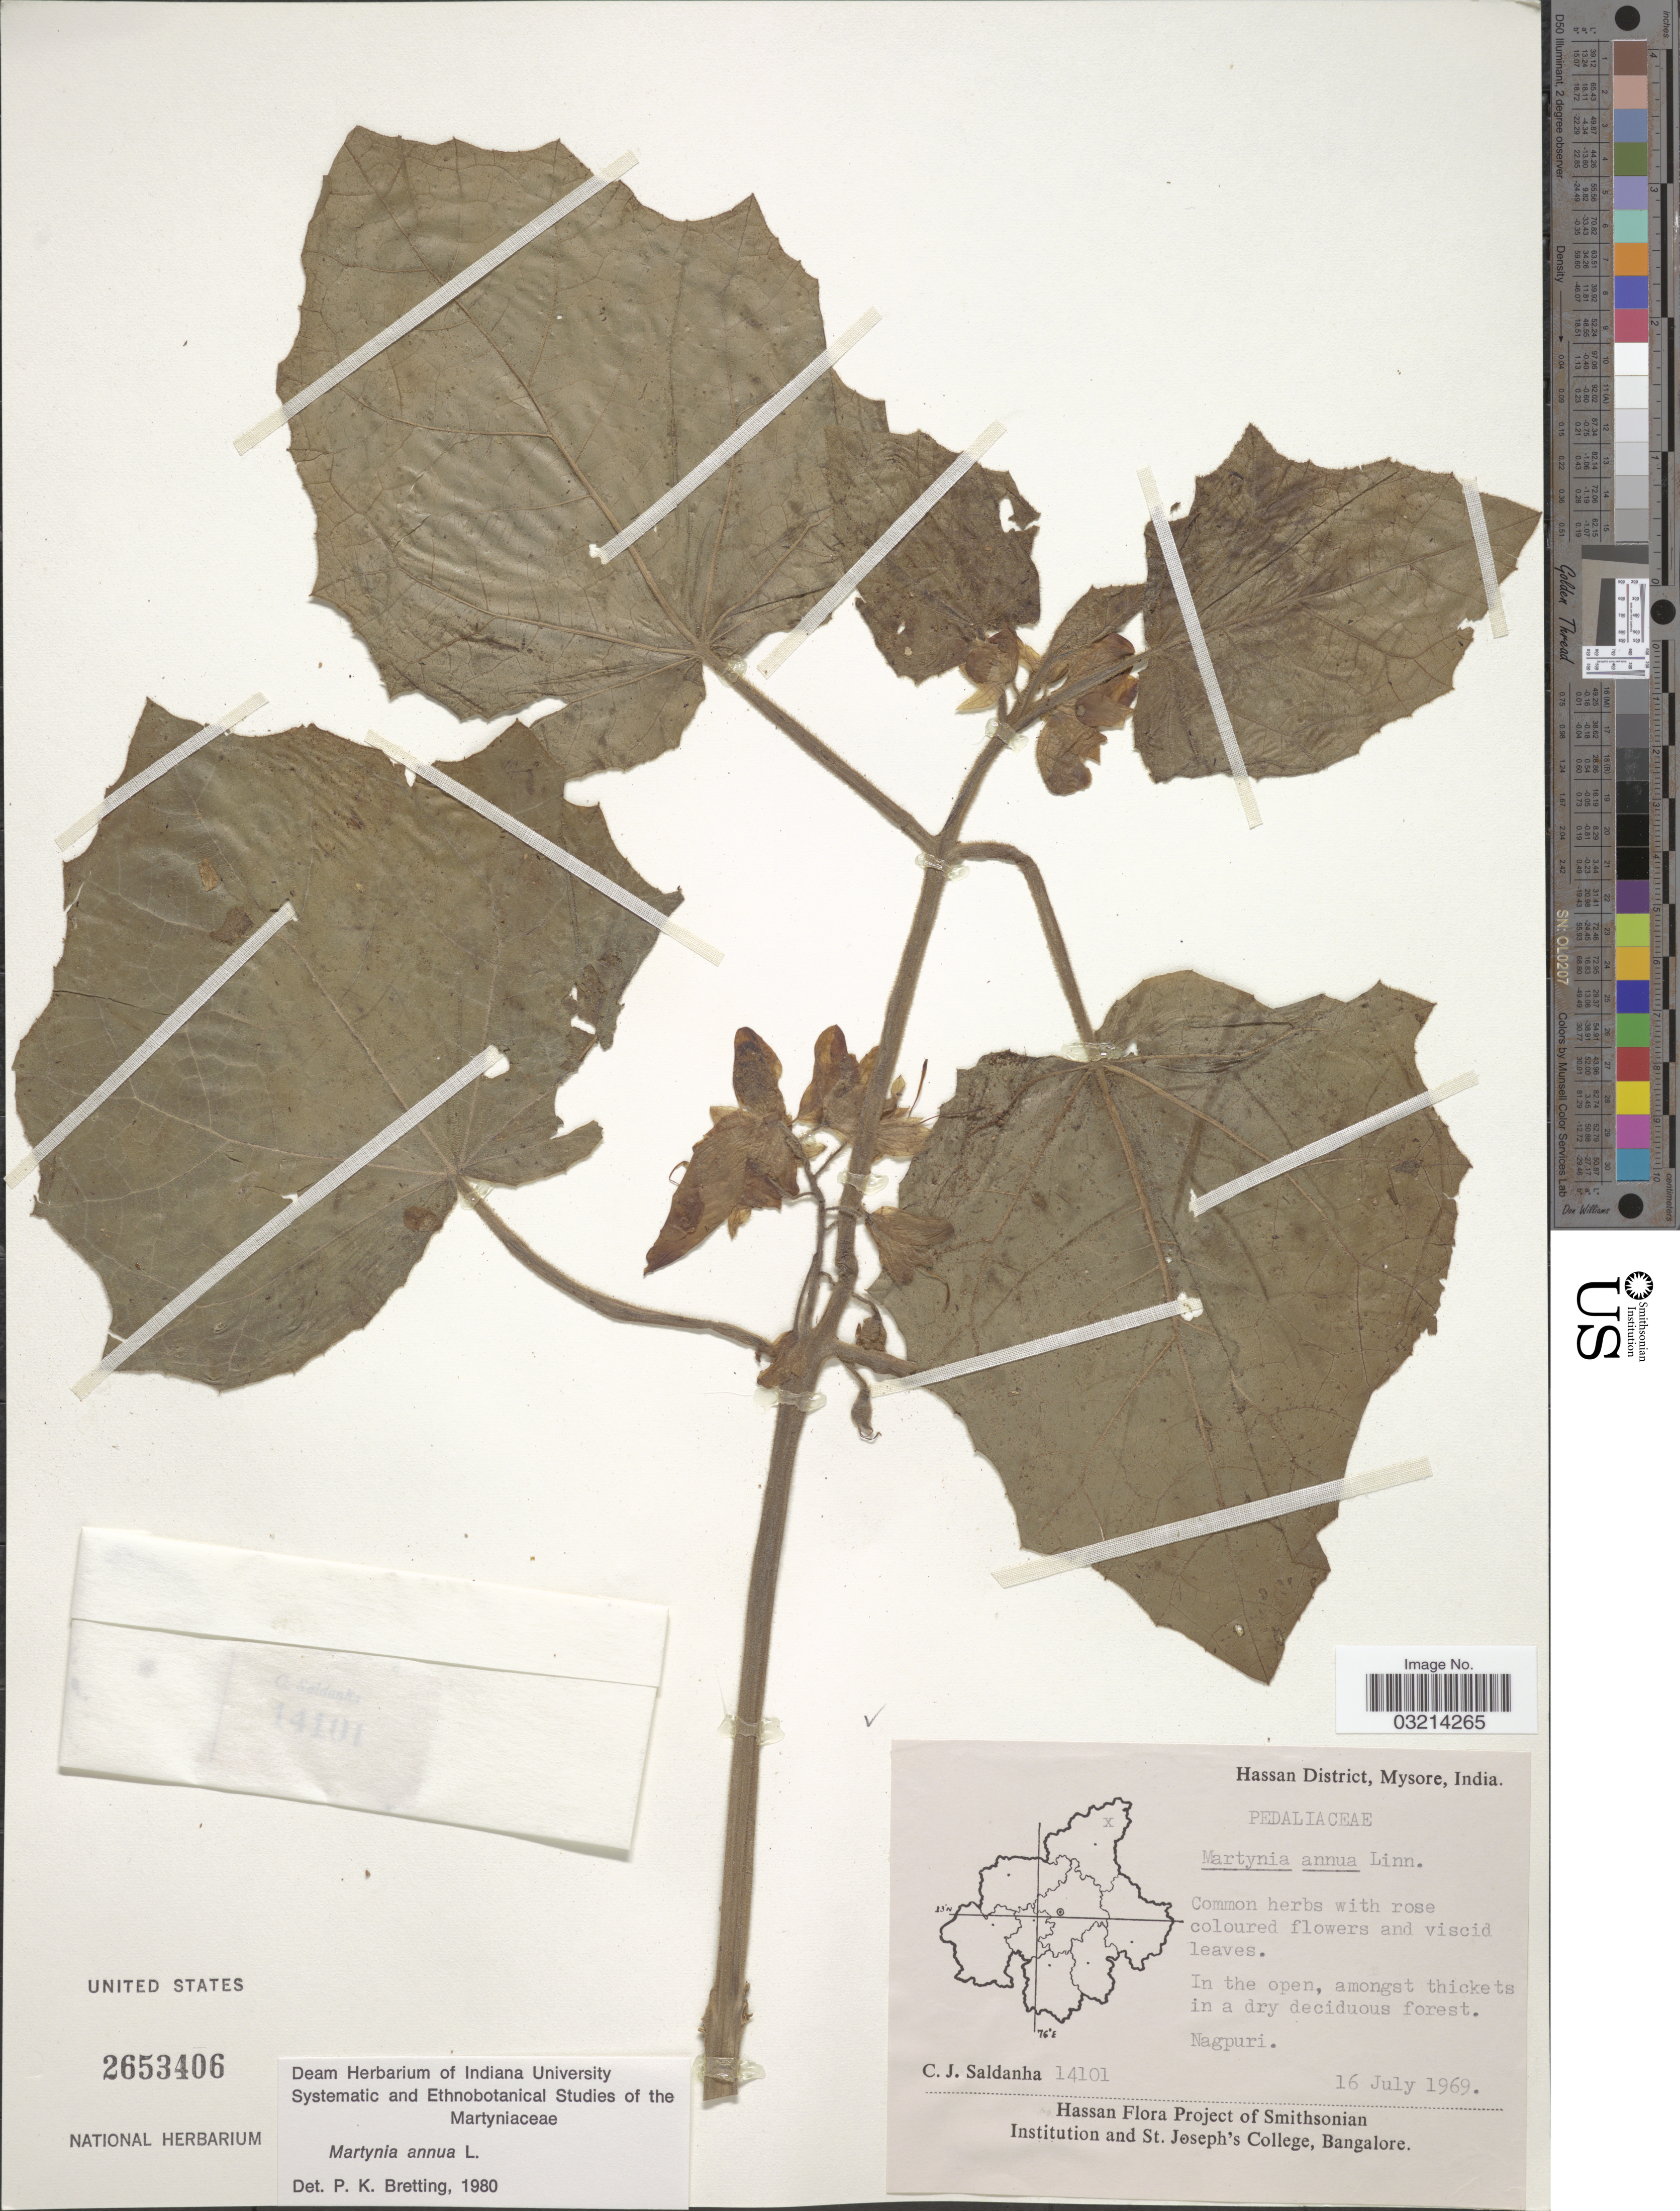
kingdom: Plantae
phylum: Tracheophyta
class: Magnoliopsida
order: Lamiales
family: Martyniaceae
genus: Martynia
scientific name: Martynia annua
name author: L.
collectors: C. J. Saldanha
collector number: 14101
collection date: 1969-07-16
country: India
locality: Hassan District, Mysore. Nagpuri.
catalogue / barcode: US 2653406